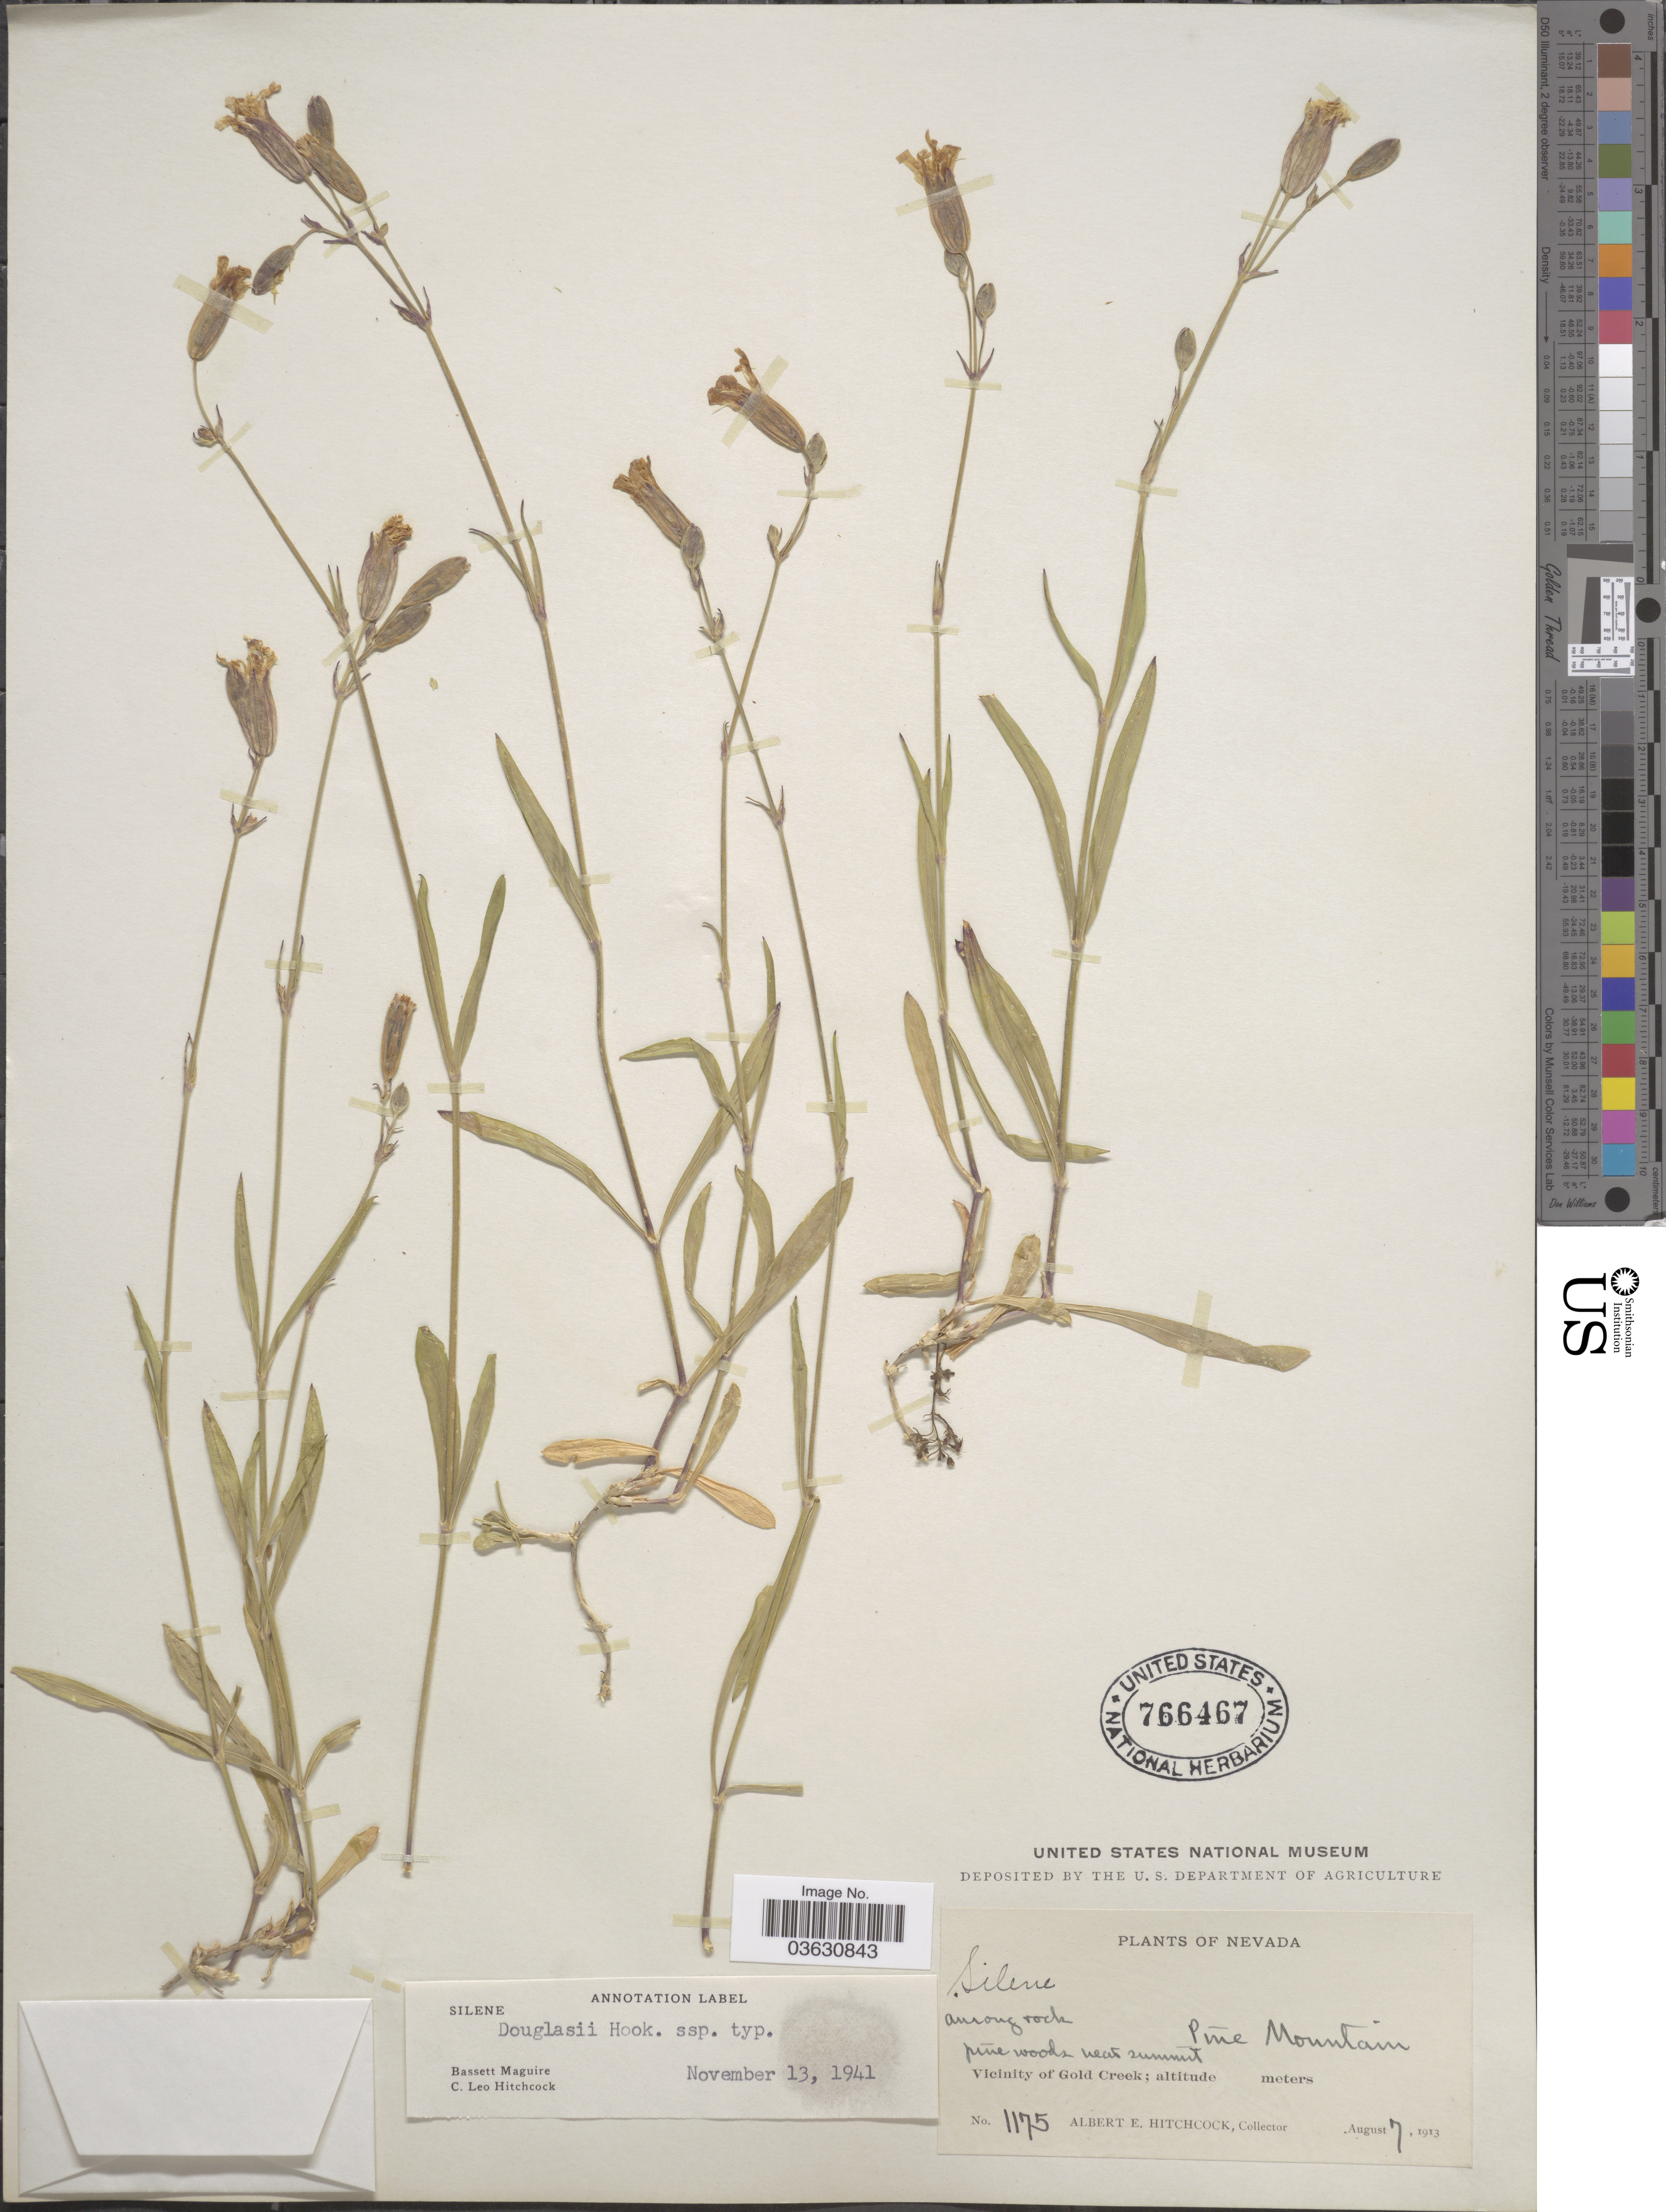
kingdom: Plantae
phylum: Tracheophyta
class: Magnoliopsida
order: Caryophyllales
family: Caryophyllaceae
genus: Silene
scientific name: Silene douglasii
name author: Hook.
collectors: A. Hitchcock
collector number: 1175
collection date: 1913-08-07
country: United States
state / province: Nevada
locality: Pine Mountain. Pine woods near summit, Vicinity of Gold Creek.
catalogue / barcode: US 766467